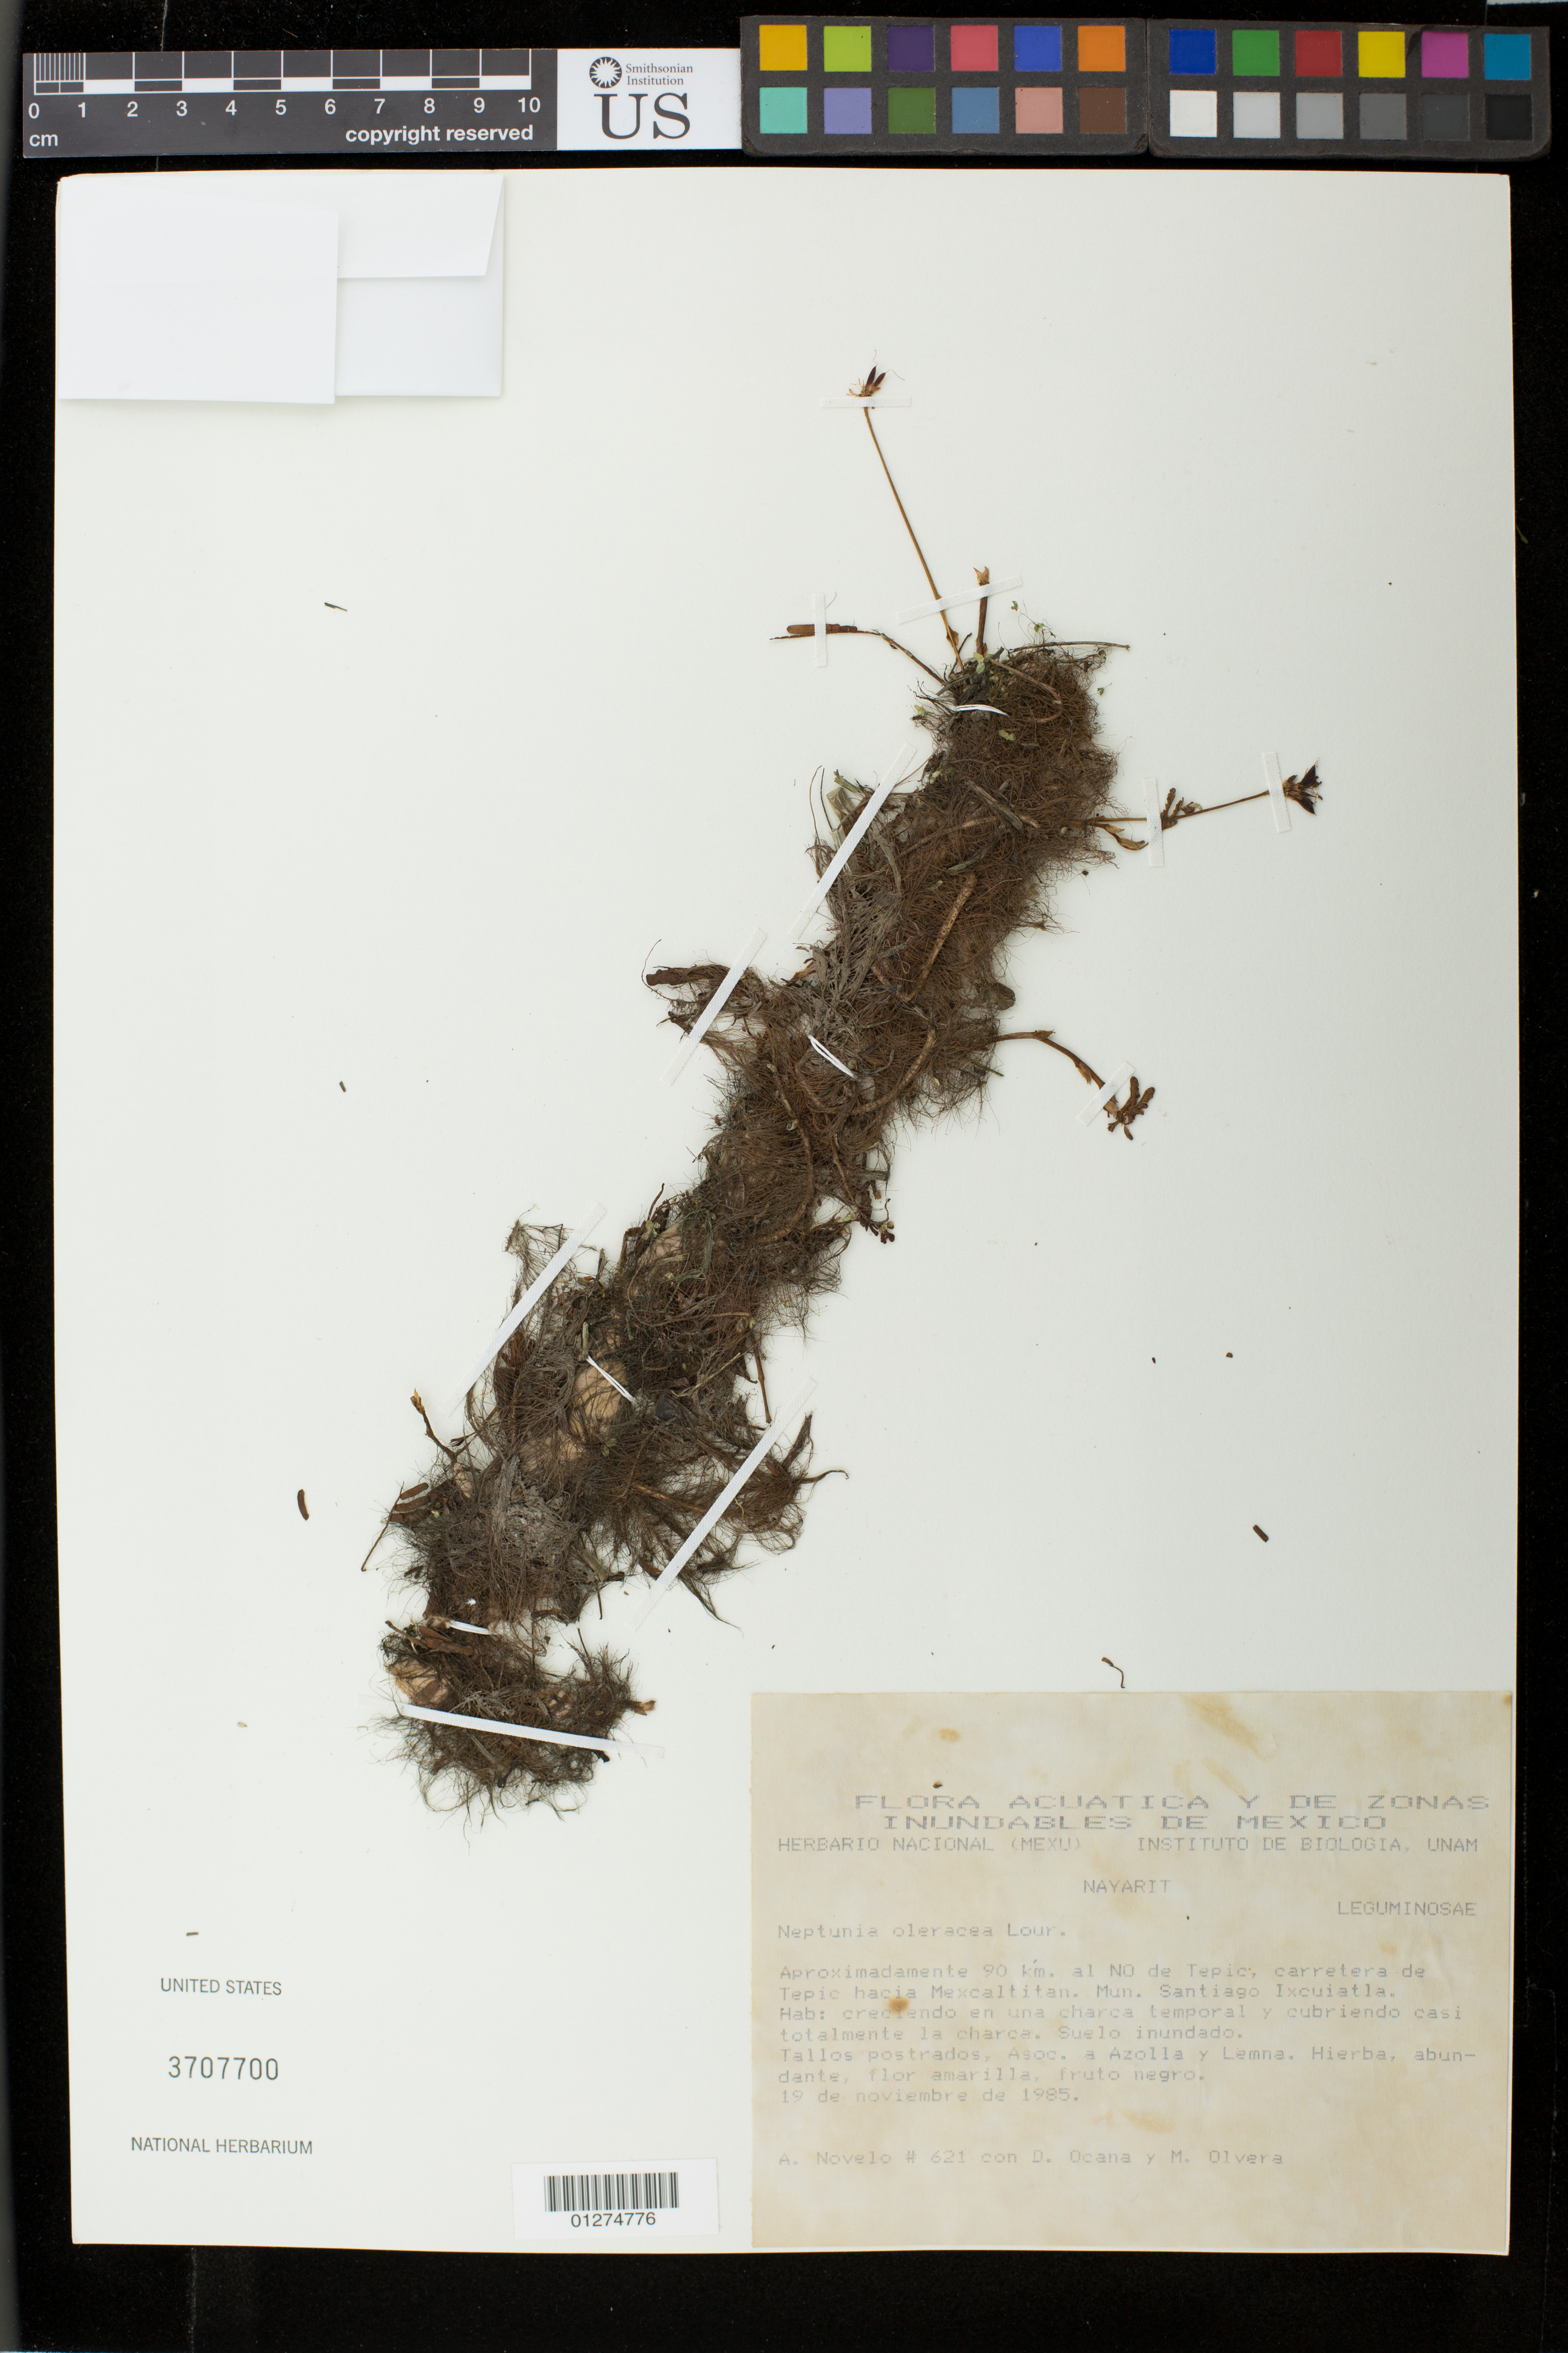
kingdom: Plantae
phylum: Tracheophyta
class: Magnoliopsida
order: Fabales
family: Fabaceae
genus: Neptunia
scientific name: Neptunia oleracea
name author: Lour.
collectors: A. Novelo, D. Ocana & M. Olvera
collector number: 621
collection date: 1985-11-19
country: Mexico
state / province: Nayarit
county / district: Santiago Ixcuintla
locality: Approximadamente 90 km. al NO de Tepic, carretera de Tepic hacia Mexcaltitan.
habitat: creciendo en una charca temporal y cubriendo casi totalmente la charca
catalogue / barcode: US 3707700